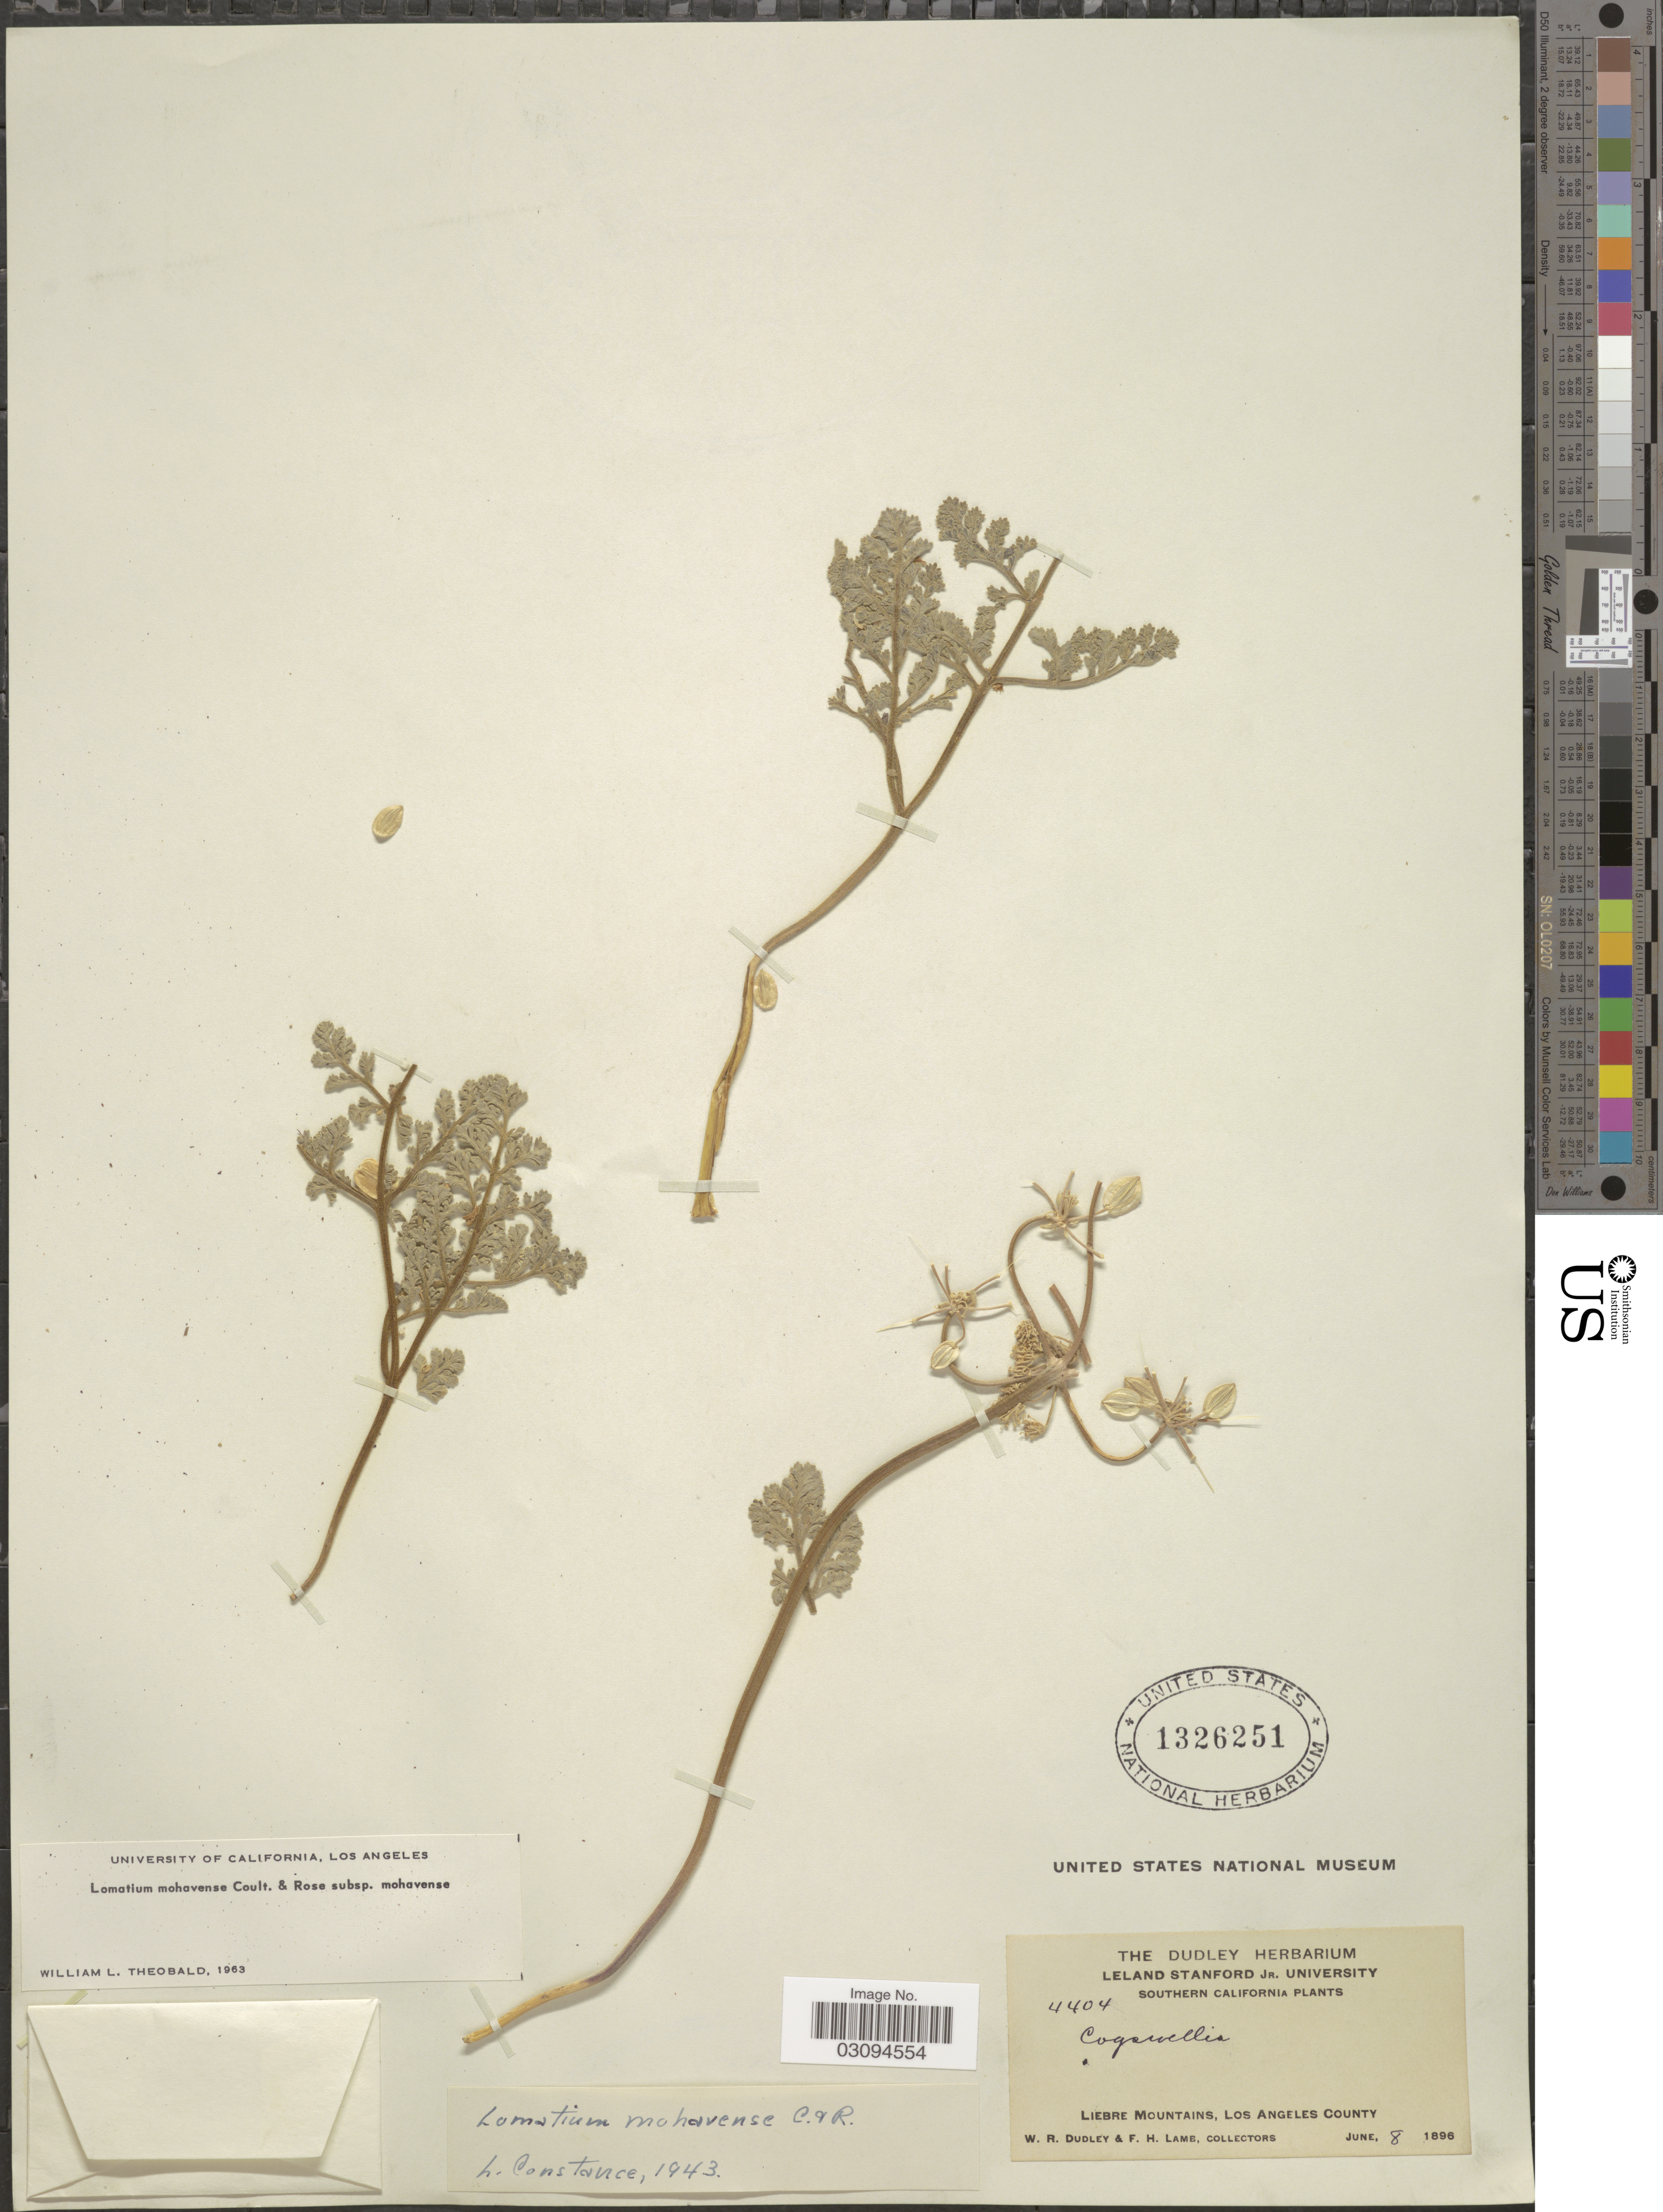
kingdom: Plantae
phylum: Tracheophyta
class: Magnoliopsida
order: Apiales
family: Apiaceae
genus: Lomatium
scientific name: Lomatium mohavense subsp. mohavense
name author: (J.M. Coult. & Rose) J.M. Coult. & Rose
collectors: W. Dudley & F. H. Lamb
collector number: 4404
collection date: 1896-06-08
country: United States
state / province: California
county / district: Los Angeles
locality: Southern California. Liebre Mountains, Los Angeles County.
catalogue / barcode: US 1326251